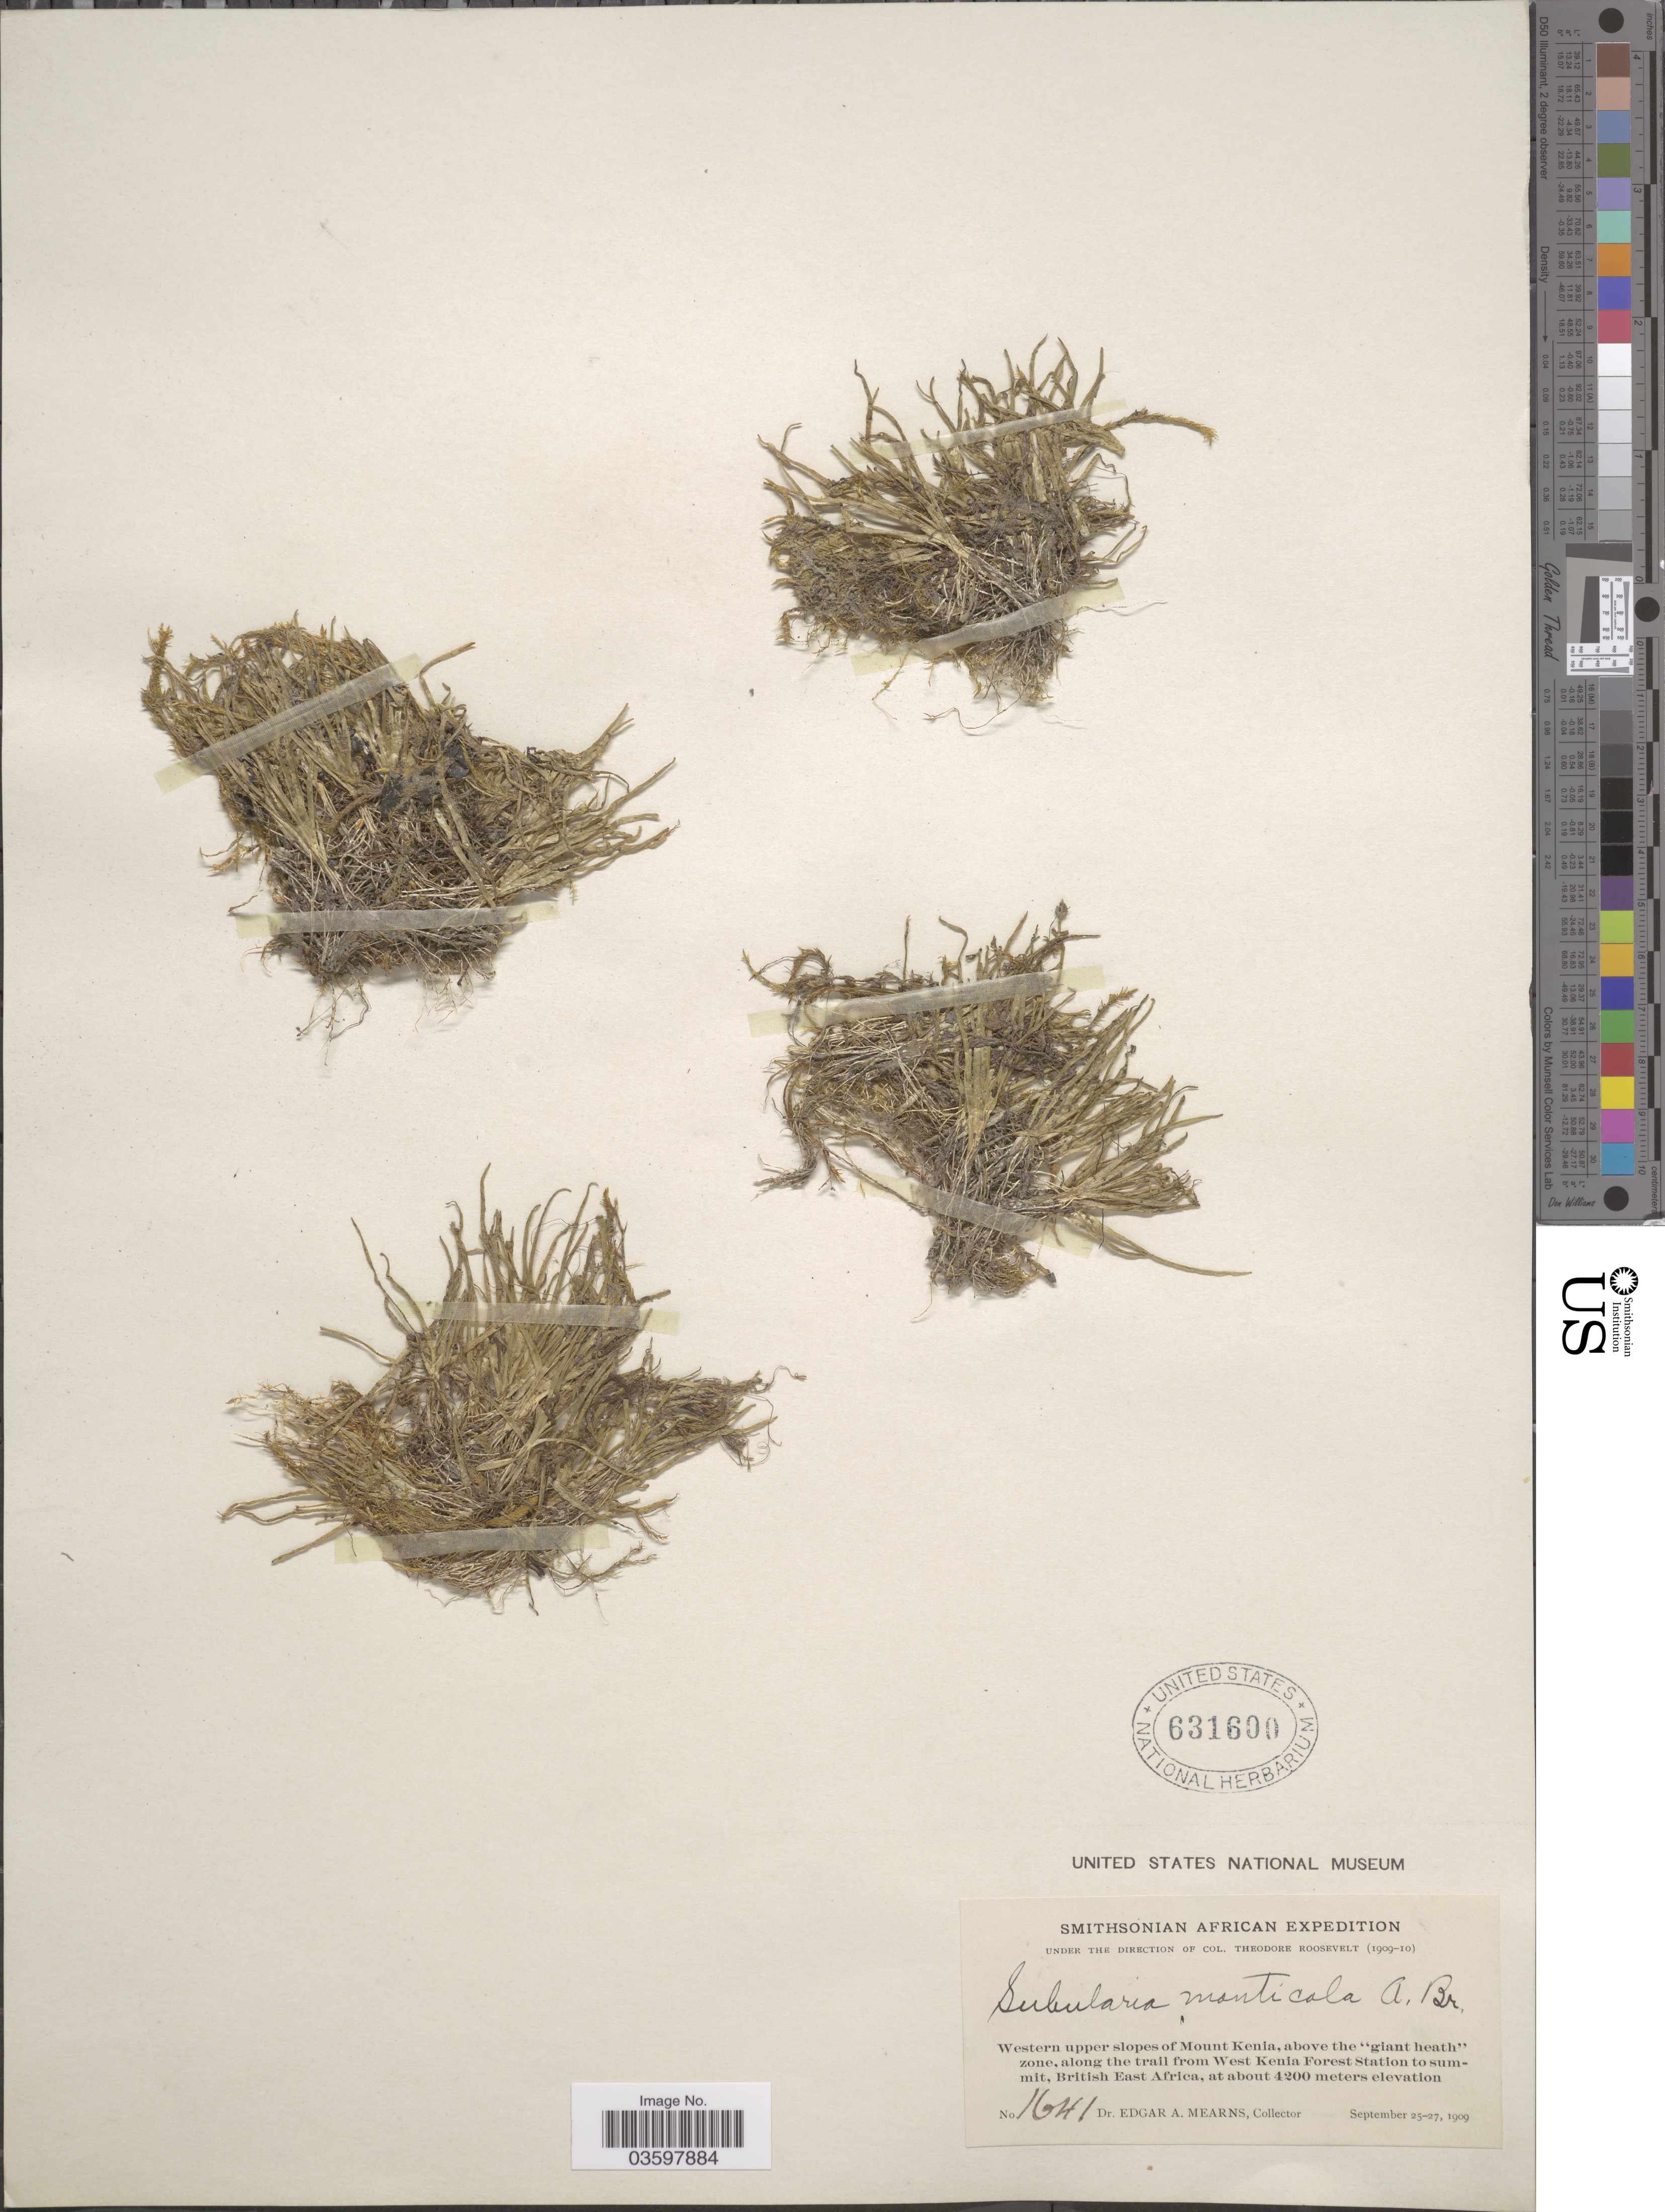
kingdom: Plantae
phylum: Tracheophyta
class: Magnoliopsida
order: Brassicales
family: Brassicaceae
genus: Subularia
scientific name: Subularia monticola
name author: A. Braun ex Schweinf.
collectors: E. A. Mearns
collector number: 1641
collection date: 1909-09-25/1909-09-27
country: Kenya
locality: Western upper slopes of Mount Kenia, above the "giant heath" zone, along the trail from West Kenia Forest Station to summit, British East Africa.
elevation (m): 4200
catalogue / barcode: US 631600